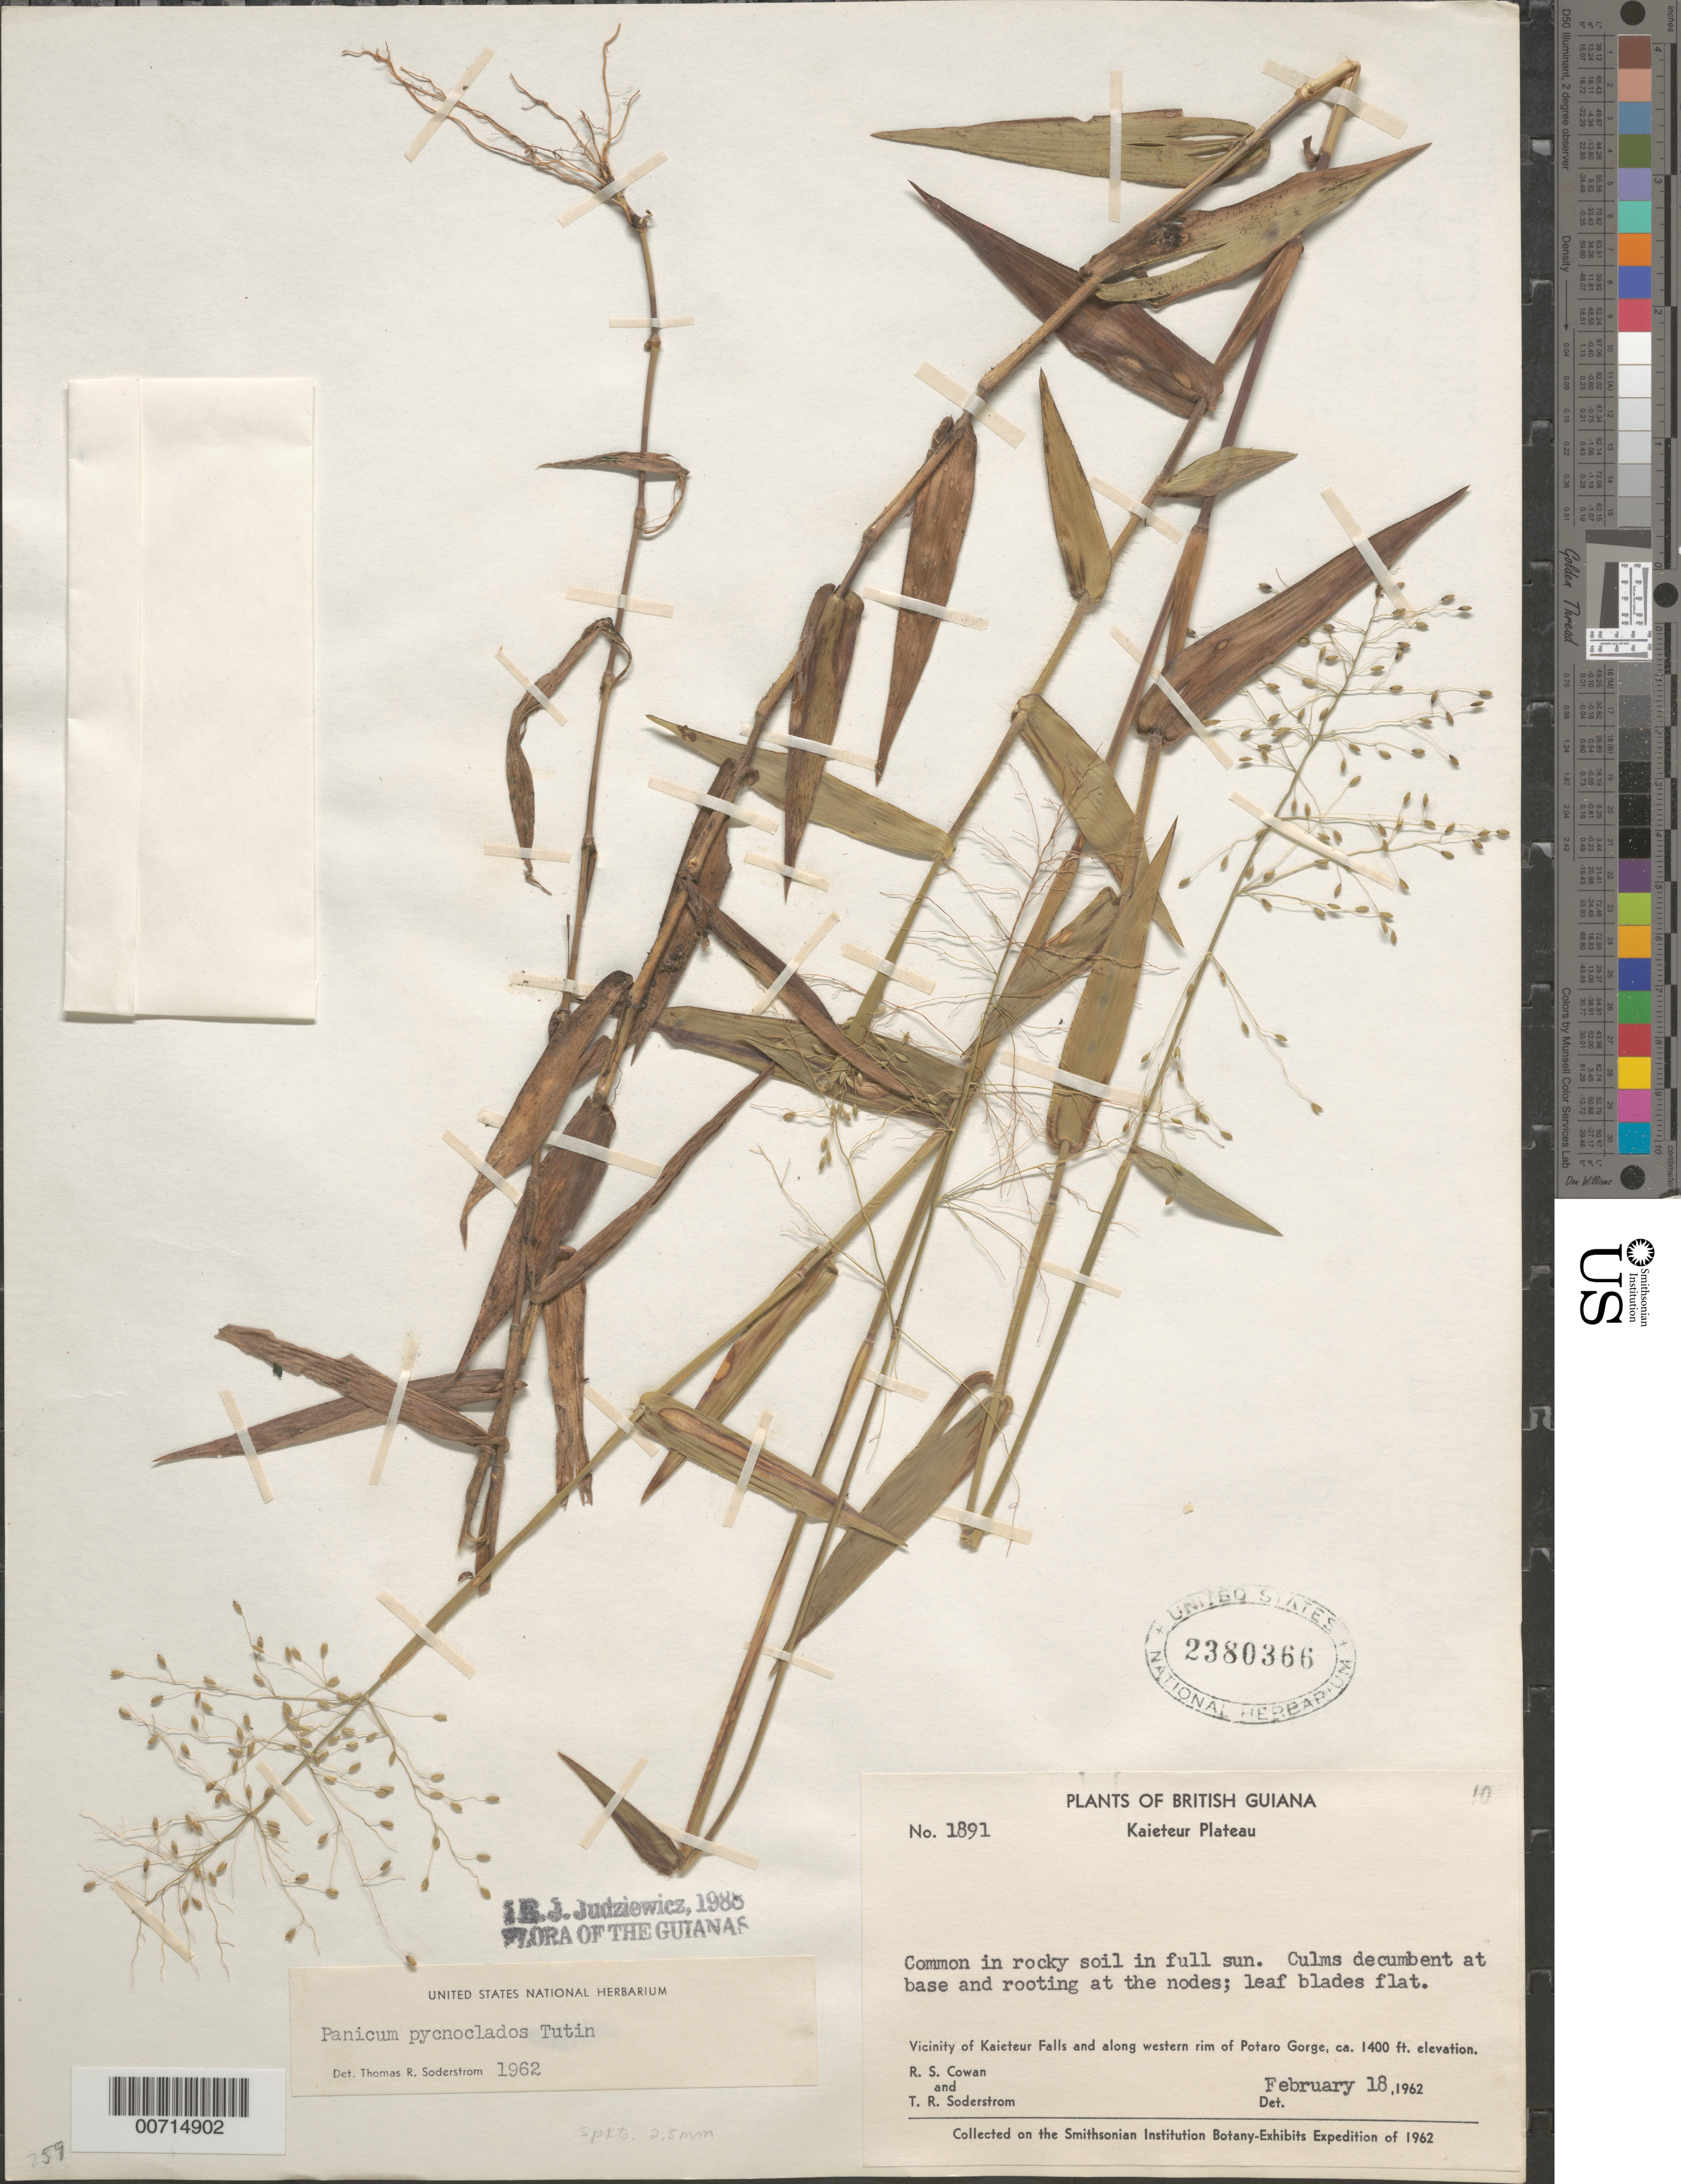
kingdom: Plantae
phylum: Tracheophyta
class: Liliopsida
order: Poales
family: Poaceae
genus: Panicum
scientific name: Panicum pycnoclados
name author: Tutin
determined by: Judziewicz, E. J.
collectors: R. S. Cowan & T. R. Soderstrom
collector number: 1891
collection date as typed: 18-Feb-62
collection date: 1962-02-18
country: Guyana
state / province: Potaro-Siparuni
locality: Kaieteur Plateau, vicinity of Kaieteur Falls and western rim of Potaro Gorge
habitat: In rocky soil in full sun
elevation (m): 427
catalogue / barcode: US 2380366